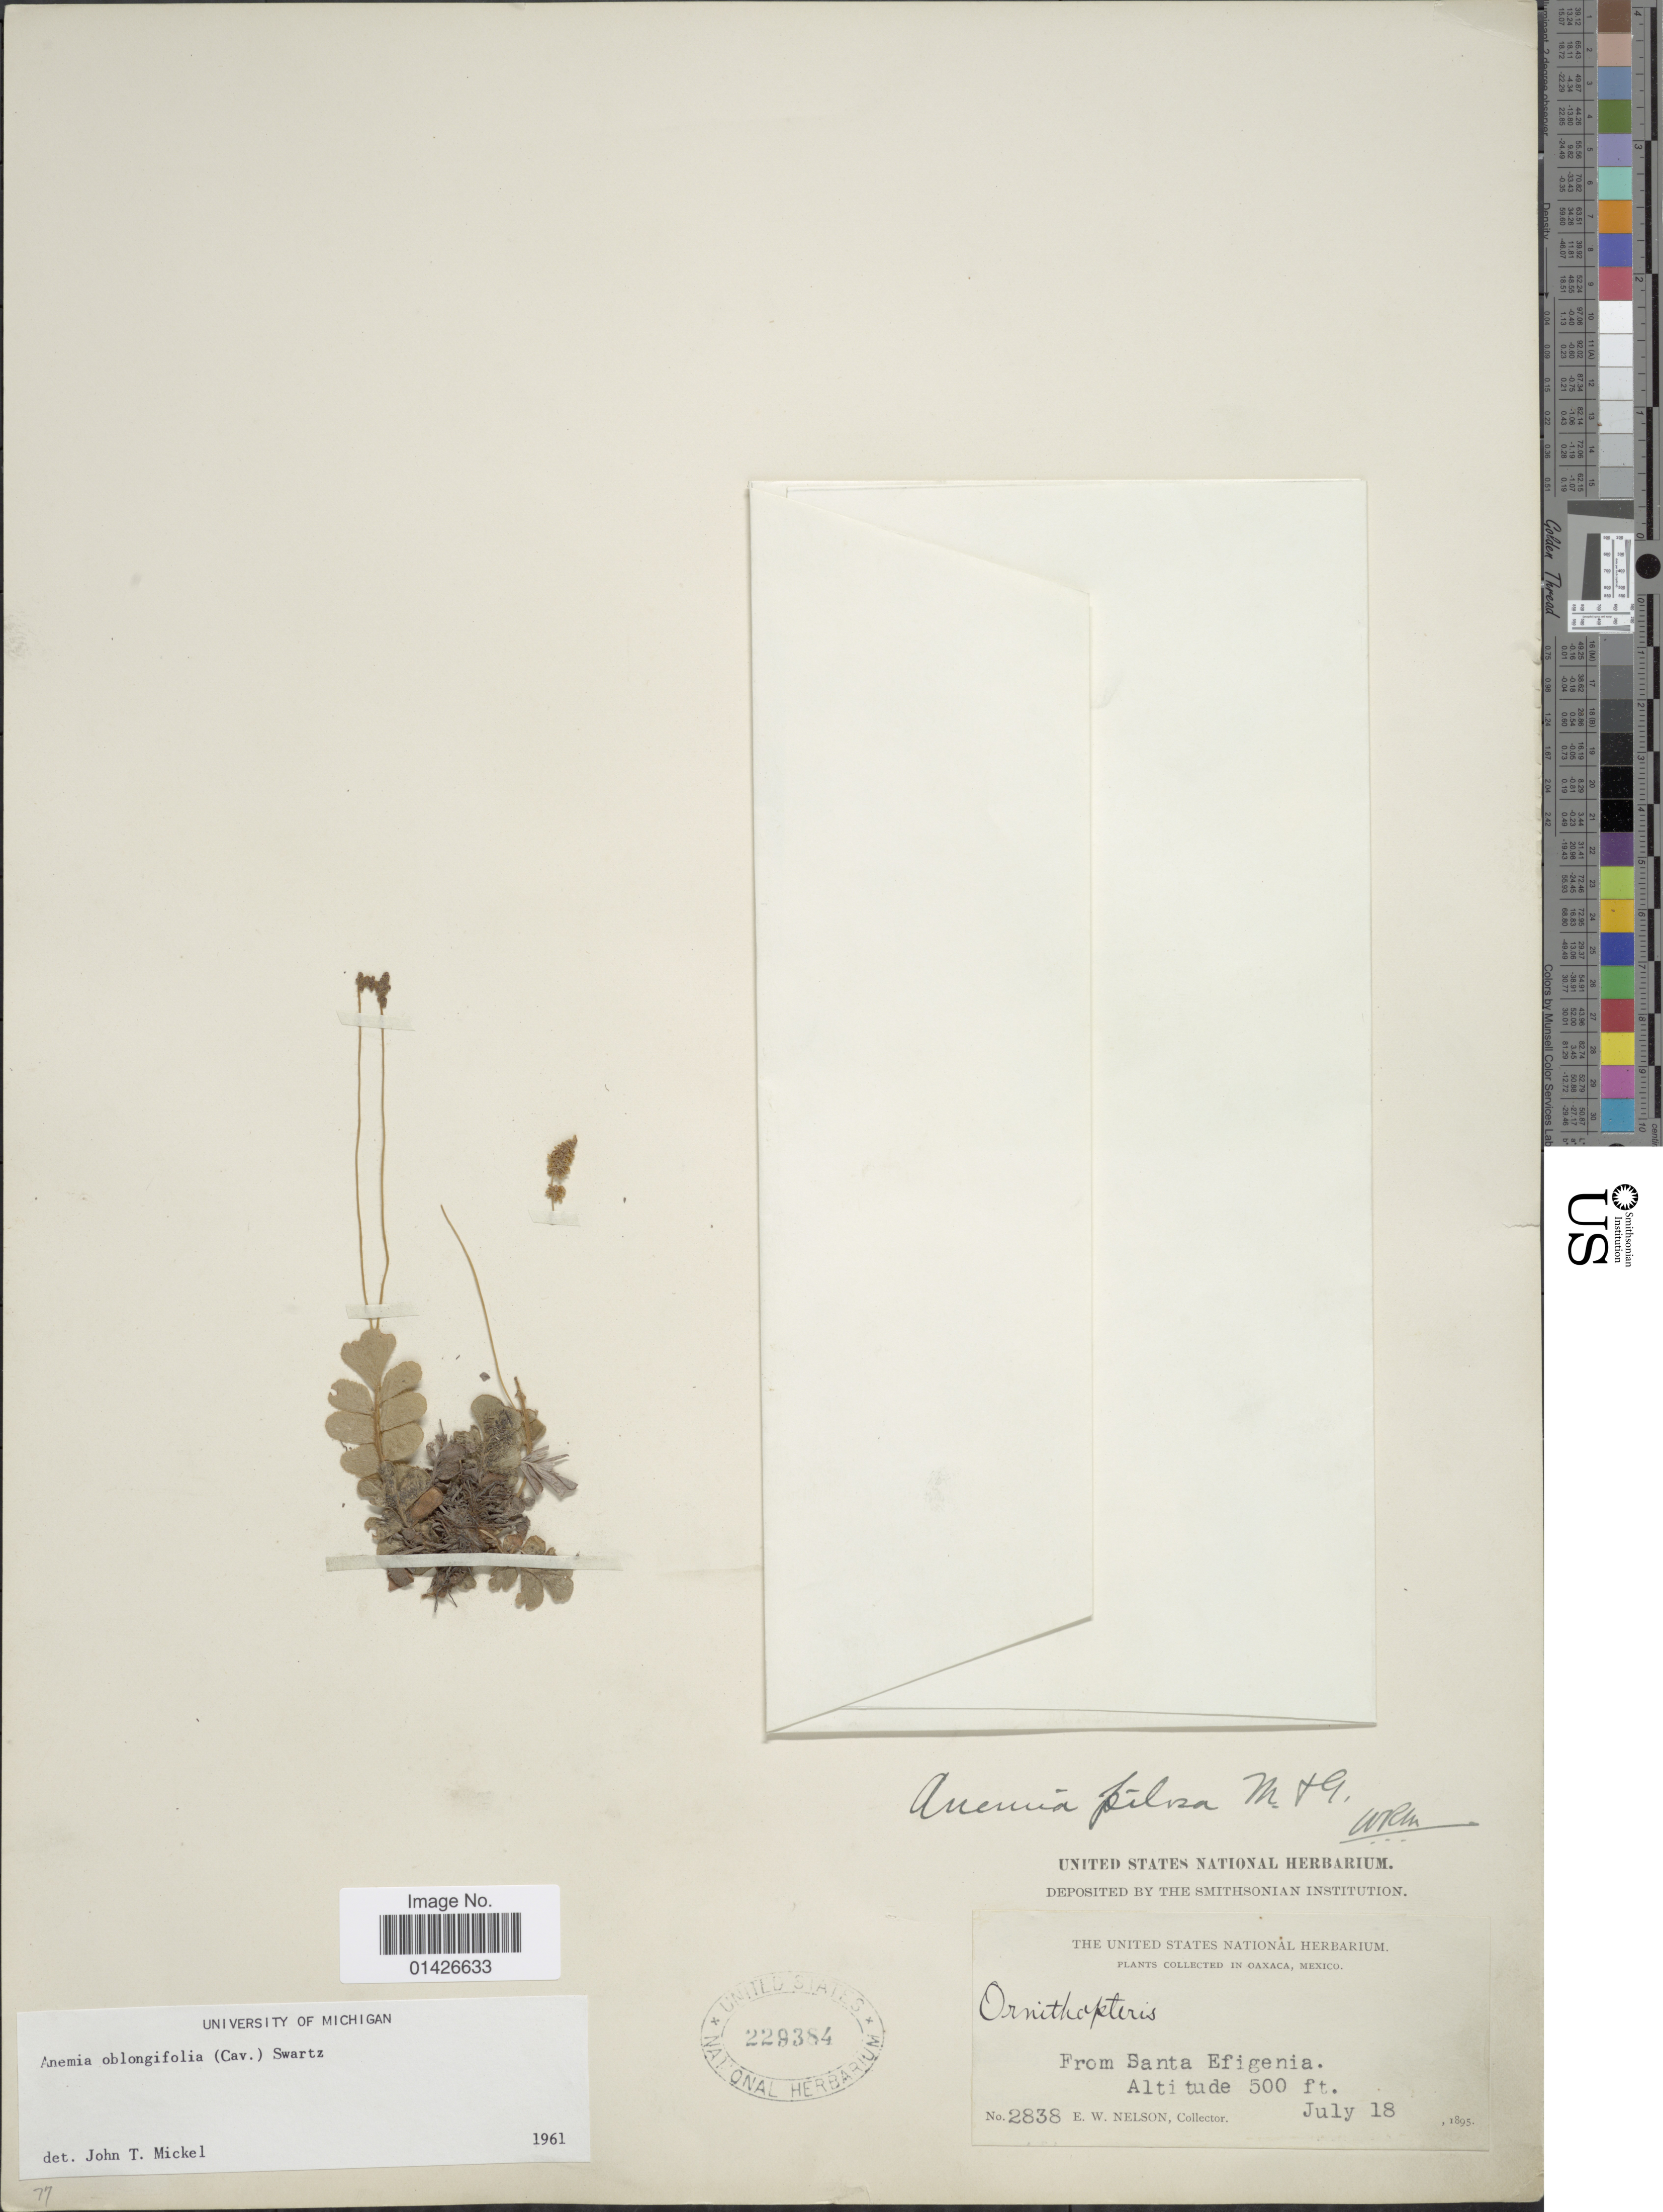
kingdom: Plantae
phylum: Tracheophyta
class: Polypodiopsida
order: Schizaeales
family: Anemiaceae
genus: Anemia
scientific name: Anemia oblongifolia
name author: (Cav.) Sw.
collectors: E. W. Nelson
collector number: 2838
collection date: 1895-07-18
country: Mexico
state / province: Oaxaca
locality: From Santa Efigenia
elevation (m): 152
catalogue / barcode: US 229384